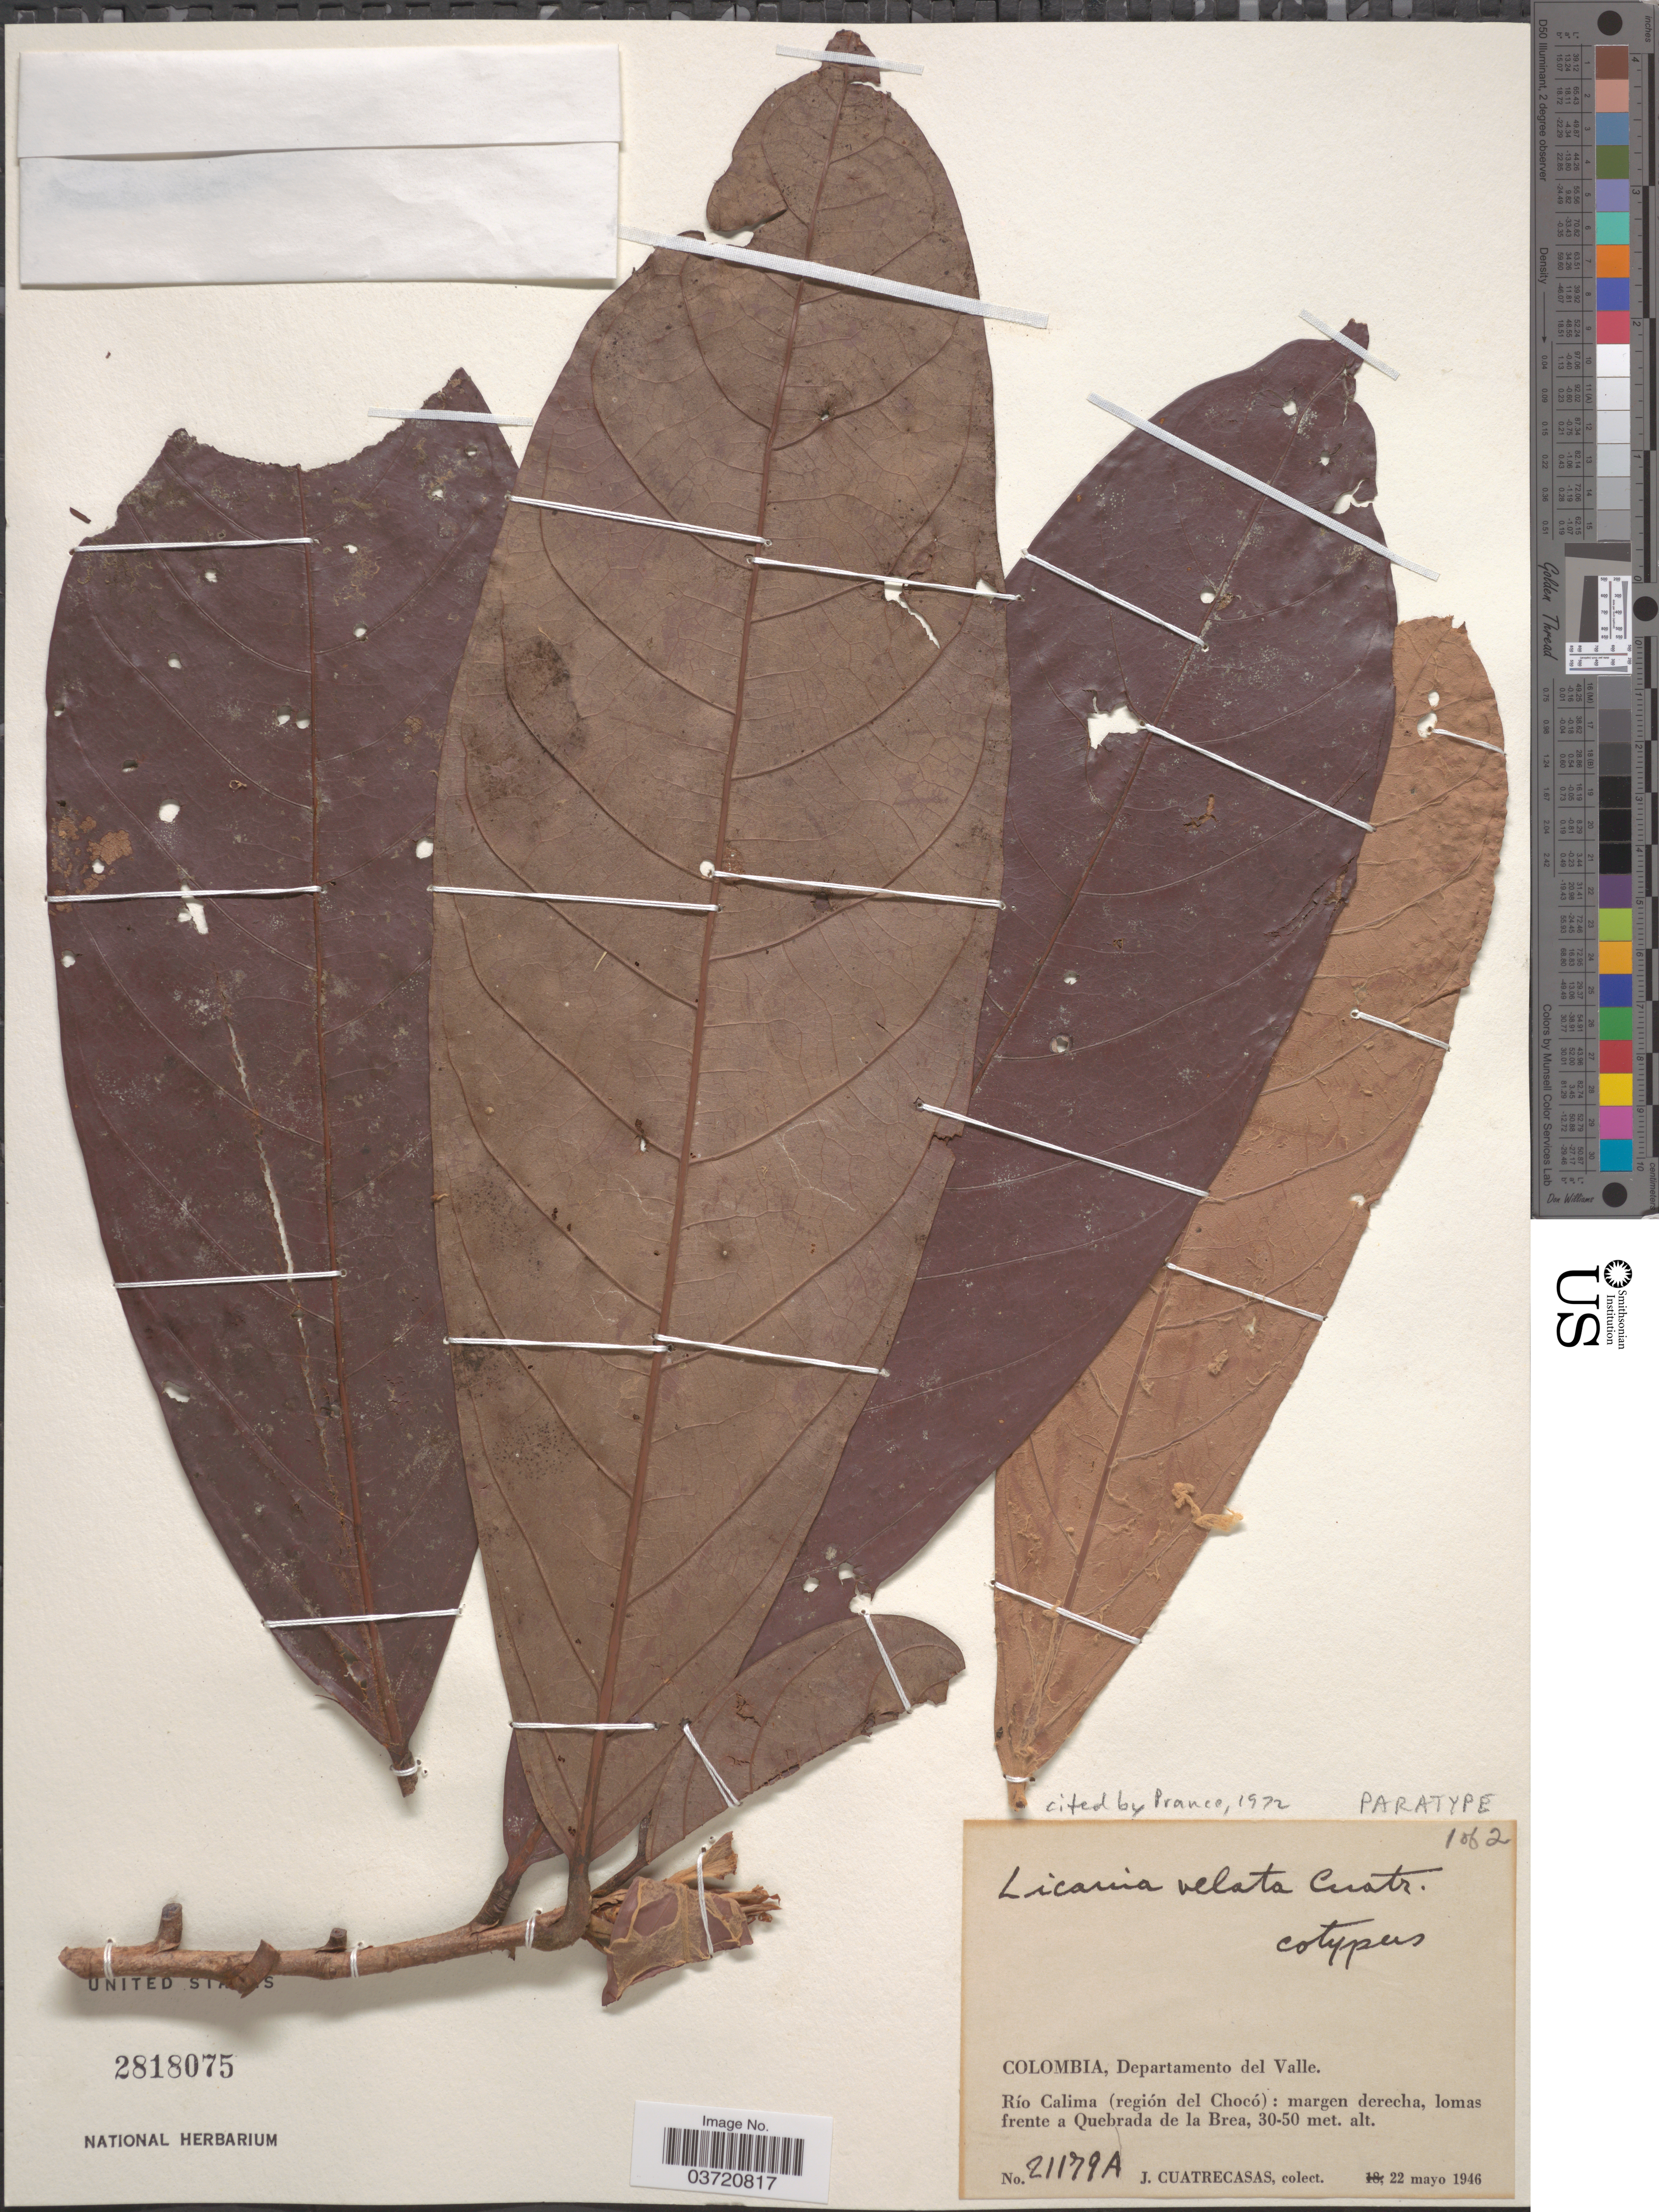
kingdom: Plantae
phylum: Tracheophyta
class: Magnoliopsida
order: Malpighiales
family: Chrysobalanaceae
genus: Moquilea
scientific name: Moquilea velata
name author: (Cuatrec.) Sothers & Prance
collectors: J. Cuatrecasas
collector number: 21179A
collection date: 1946-05-22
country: Colombia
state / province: Valle del Cauca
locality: Departamento del Valle. Río Calima (región del Chocó): margen derecha, lomas frente a Quebrada de la Brea.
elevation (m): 30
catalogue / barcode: US 2818075